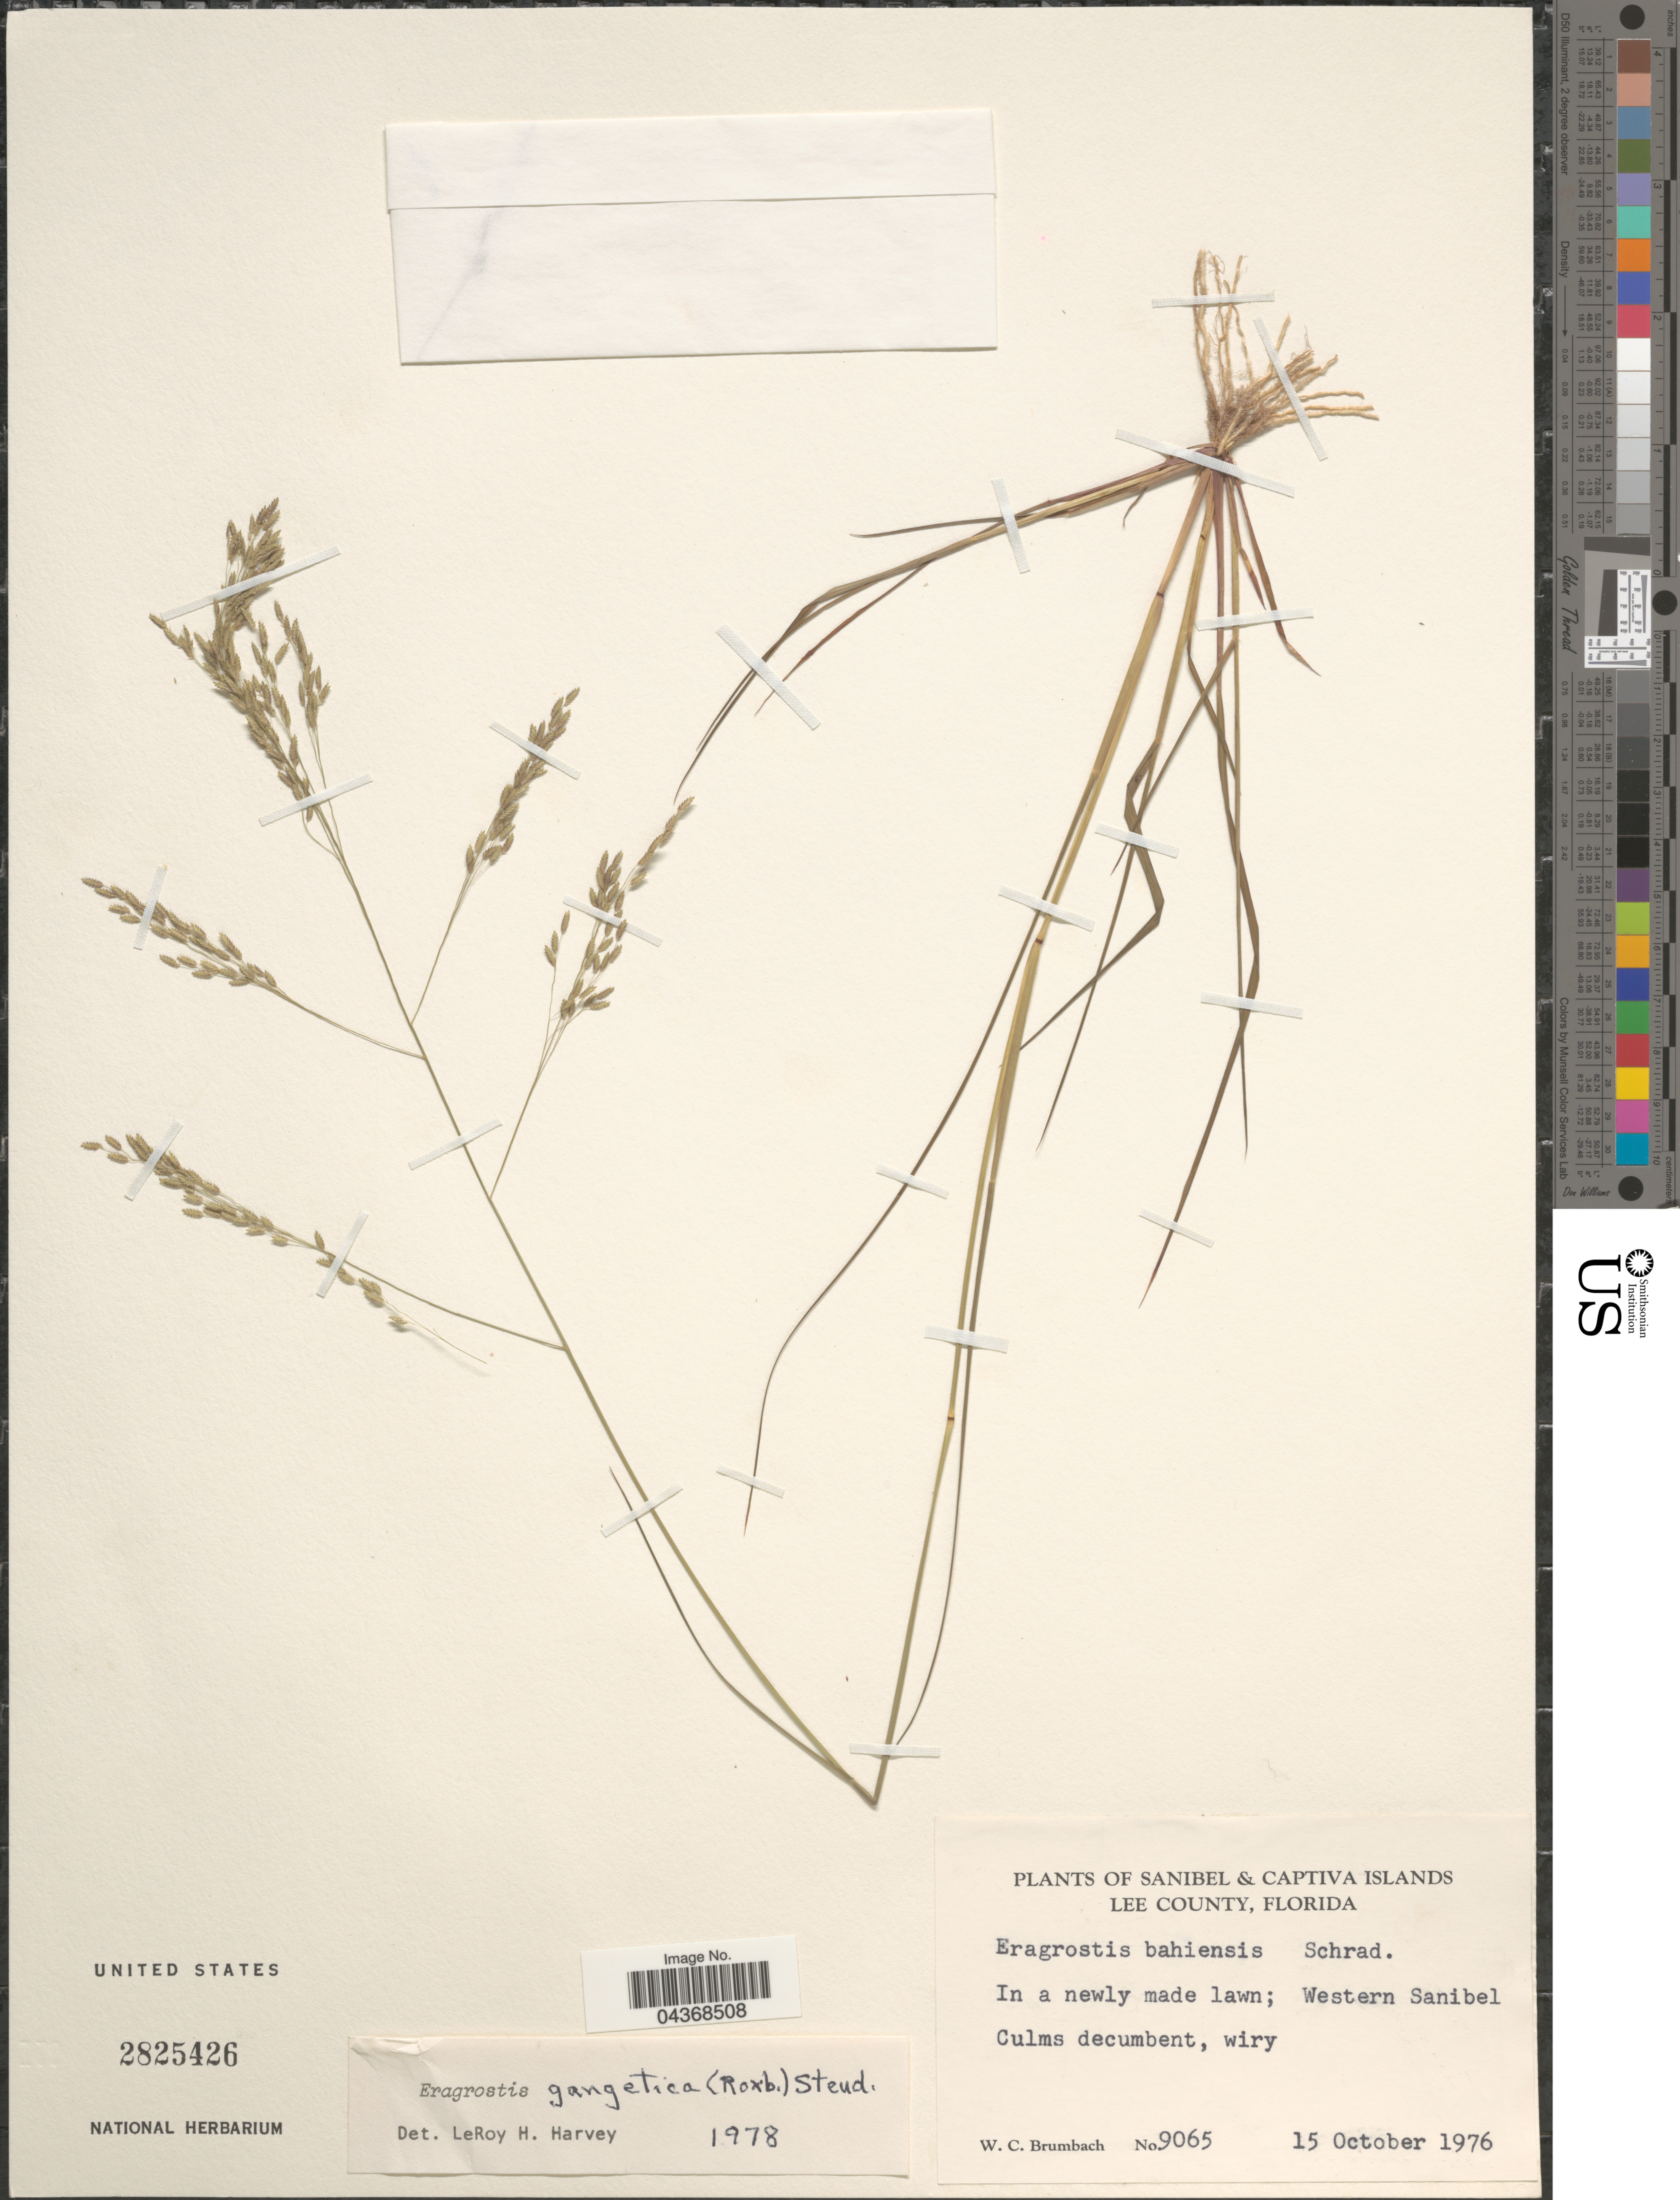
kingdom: Plantae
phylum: Tracheophyta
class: Liliopsida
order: Poales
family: Poaceae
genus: Eragrostis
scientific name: Eragrostis gangetica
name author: (Roxb.) Steud.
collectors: W. C. Brumbach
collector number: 9065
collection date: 1976-10-15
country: United States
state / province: Florida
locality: Sanibel Islands. Lee County. In a newly made lawn; Western Sanibel.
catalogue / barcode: US 2825426